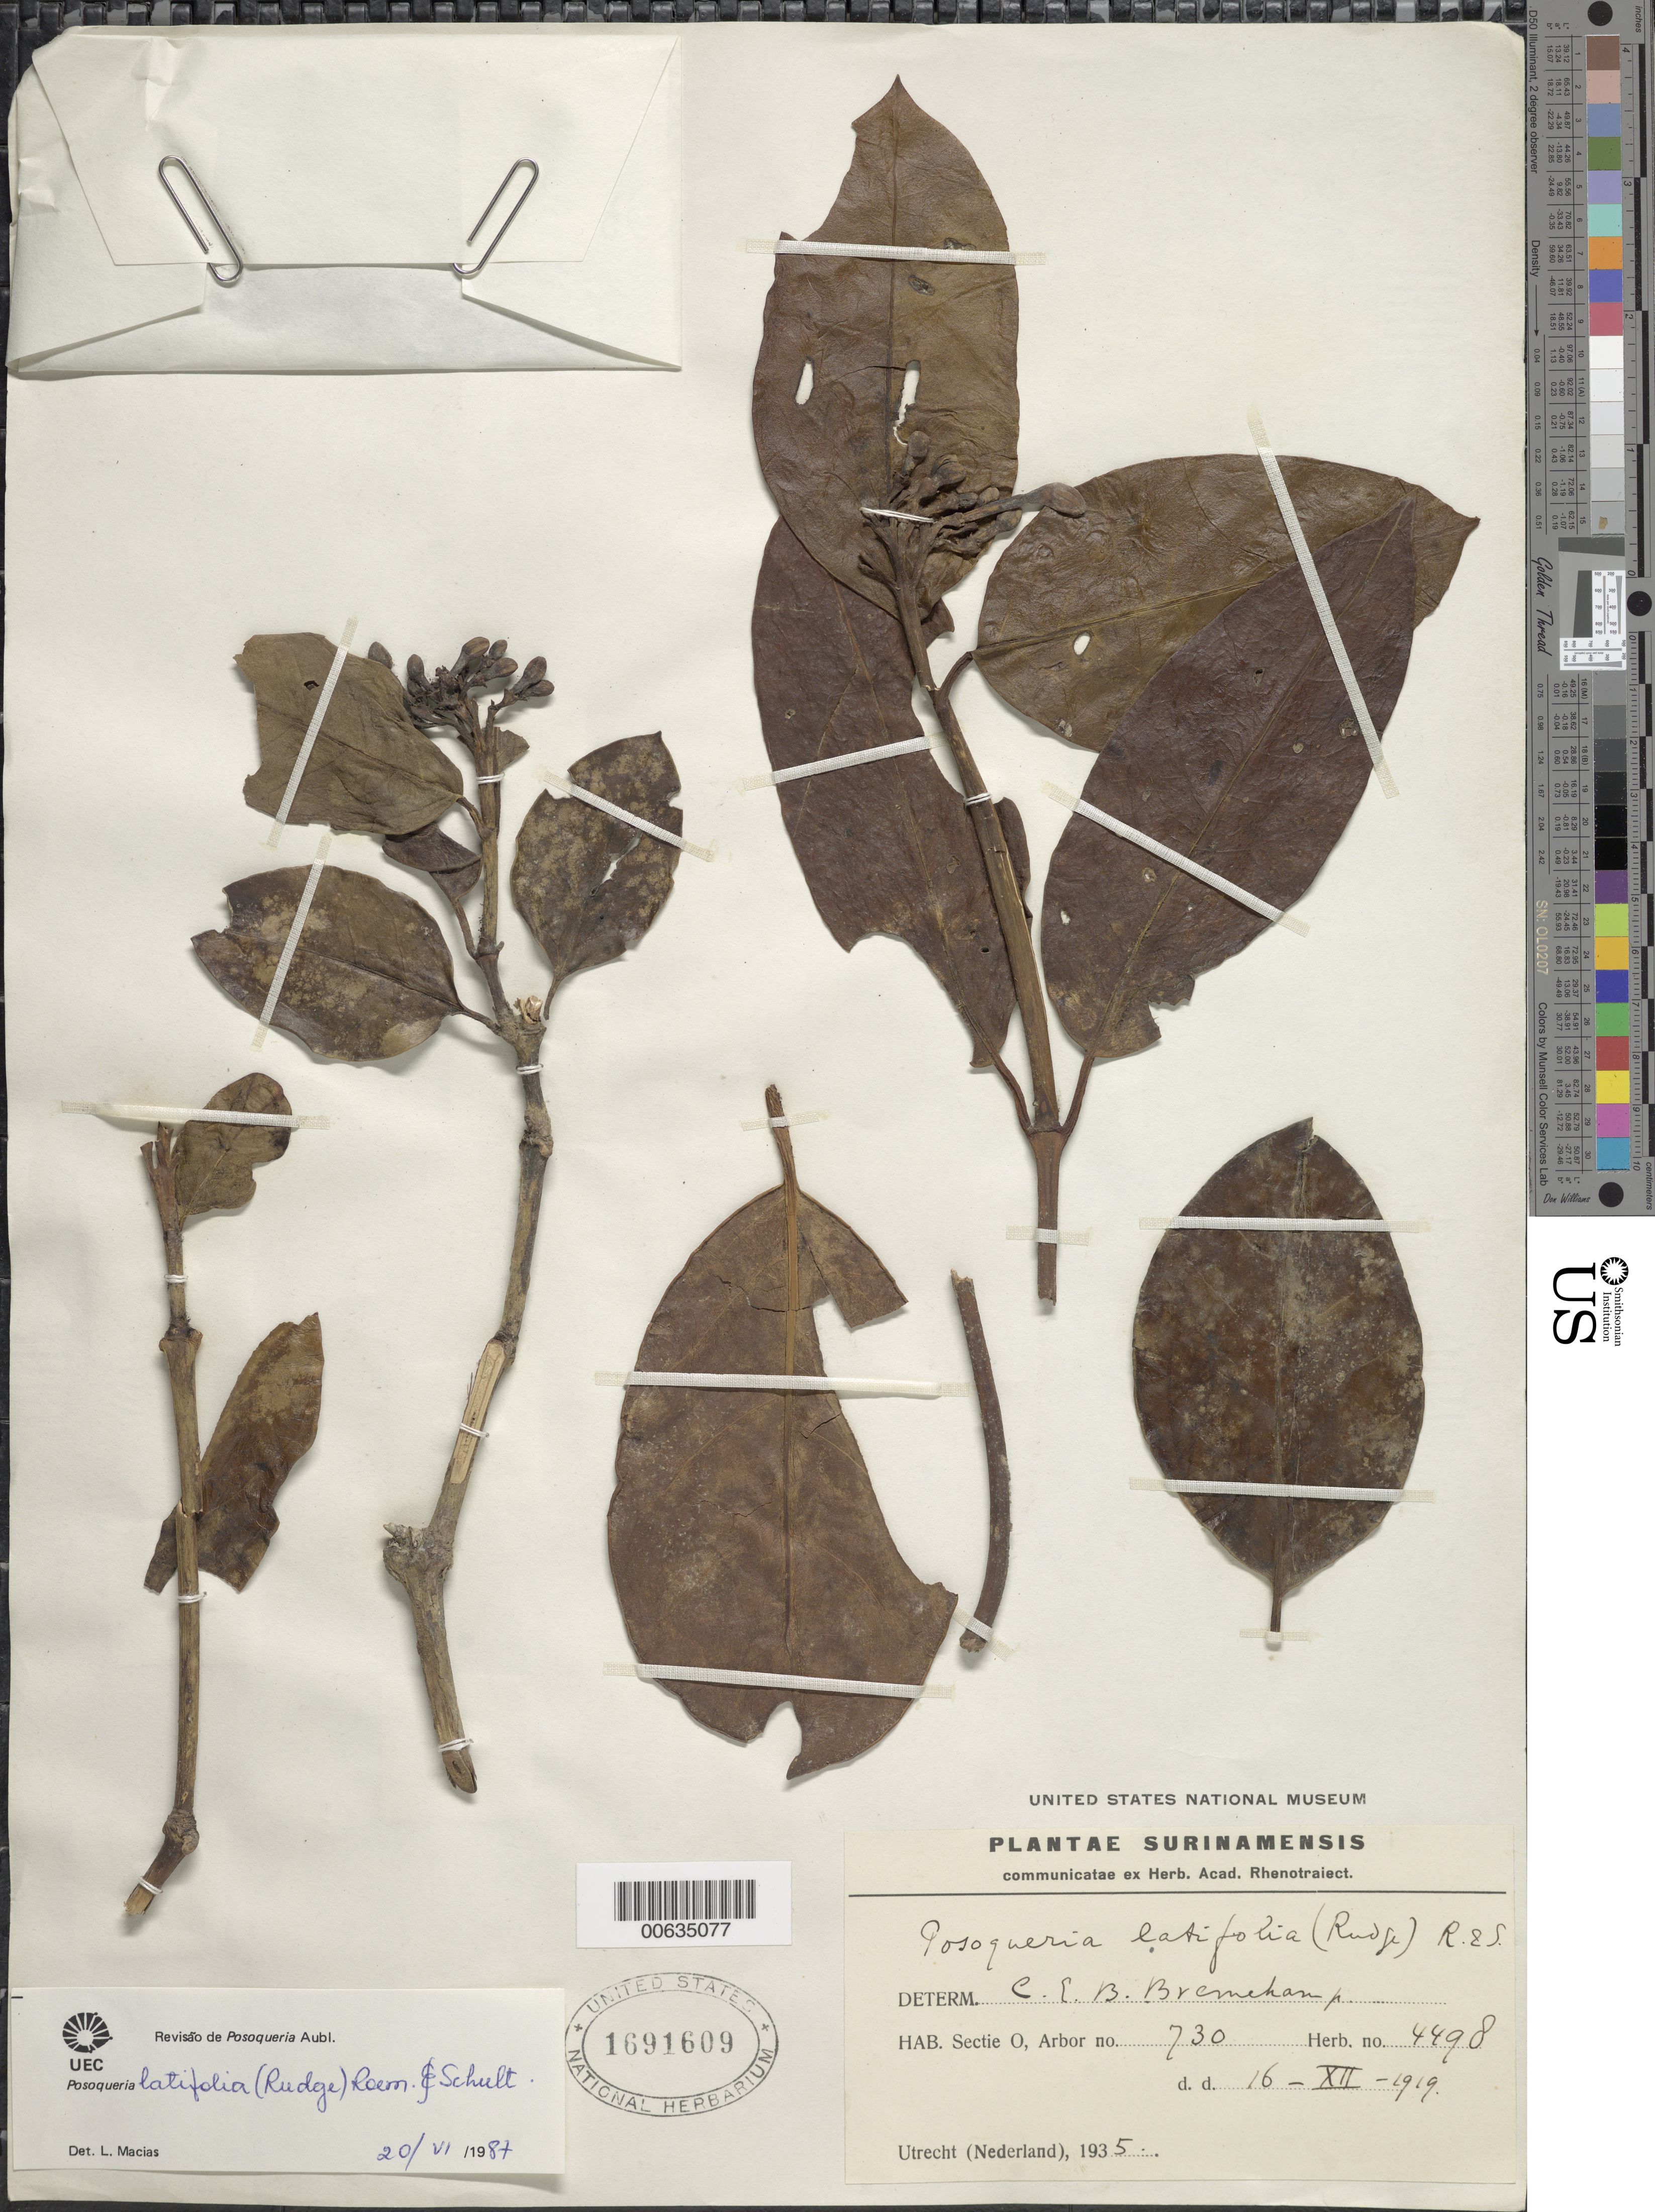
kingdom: Plantae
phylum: Tracheophyta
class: Magnoliopsida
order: Gentianales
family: Rubiaceae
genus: Posoqueria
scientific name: Posoqueria latifolia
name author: (Rudge) Roem. & Schult.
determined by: Macias, L.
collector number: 4498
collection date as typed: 16-Dec-19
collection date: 1919-12-16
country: Suriname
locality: Sectie O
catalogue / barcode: US 1691609